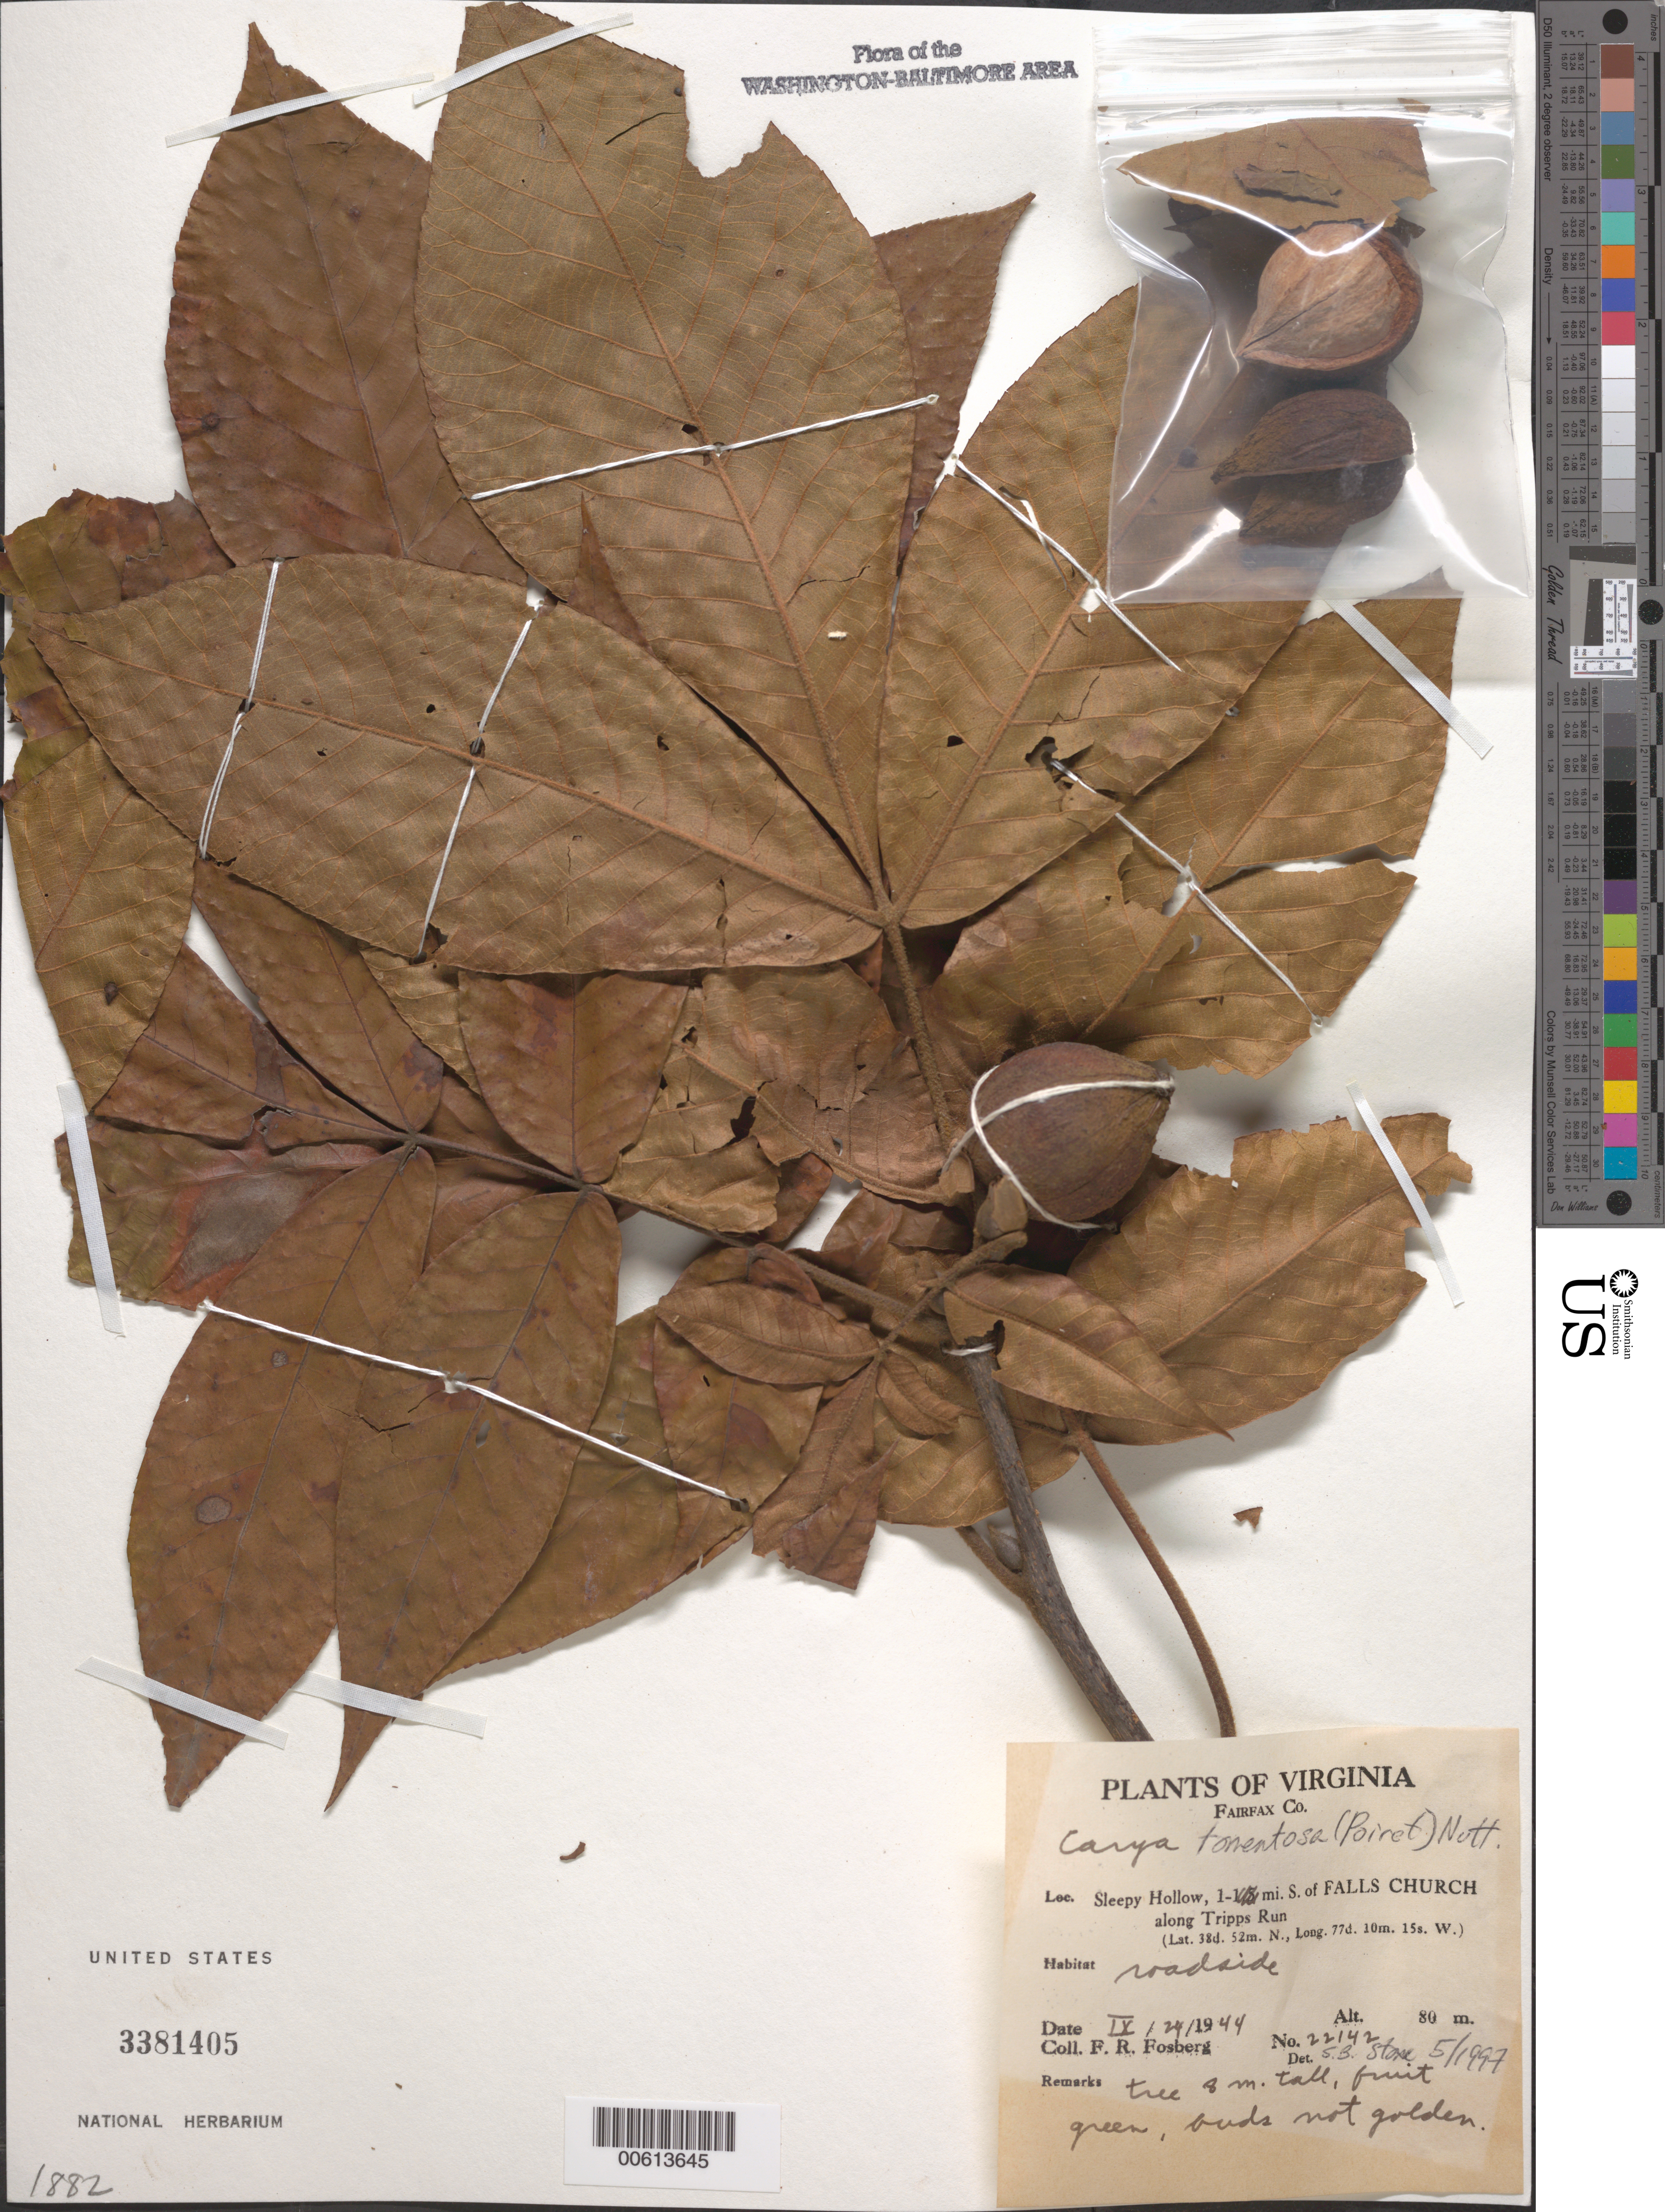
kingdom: Plantae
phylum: Tracheophyta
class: Magnoliopsida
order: Fagales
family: Juglandaceae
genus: Carya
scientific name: Carya tomentosa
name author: (Lam.) Nutt.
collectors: F. R. Fosberg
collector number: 23142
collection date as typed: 24 Sep 1944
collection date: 1944-09-24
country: United States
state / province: Virginia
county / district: Fairfax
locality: Sleepy Hollow, S of Falls Church along Tripps Run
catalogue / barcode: US 3381405